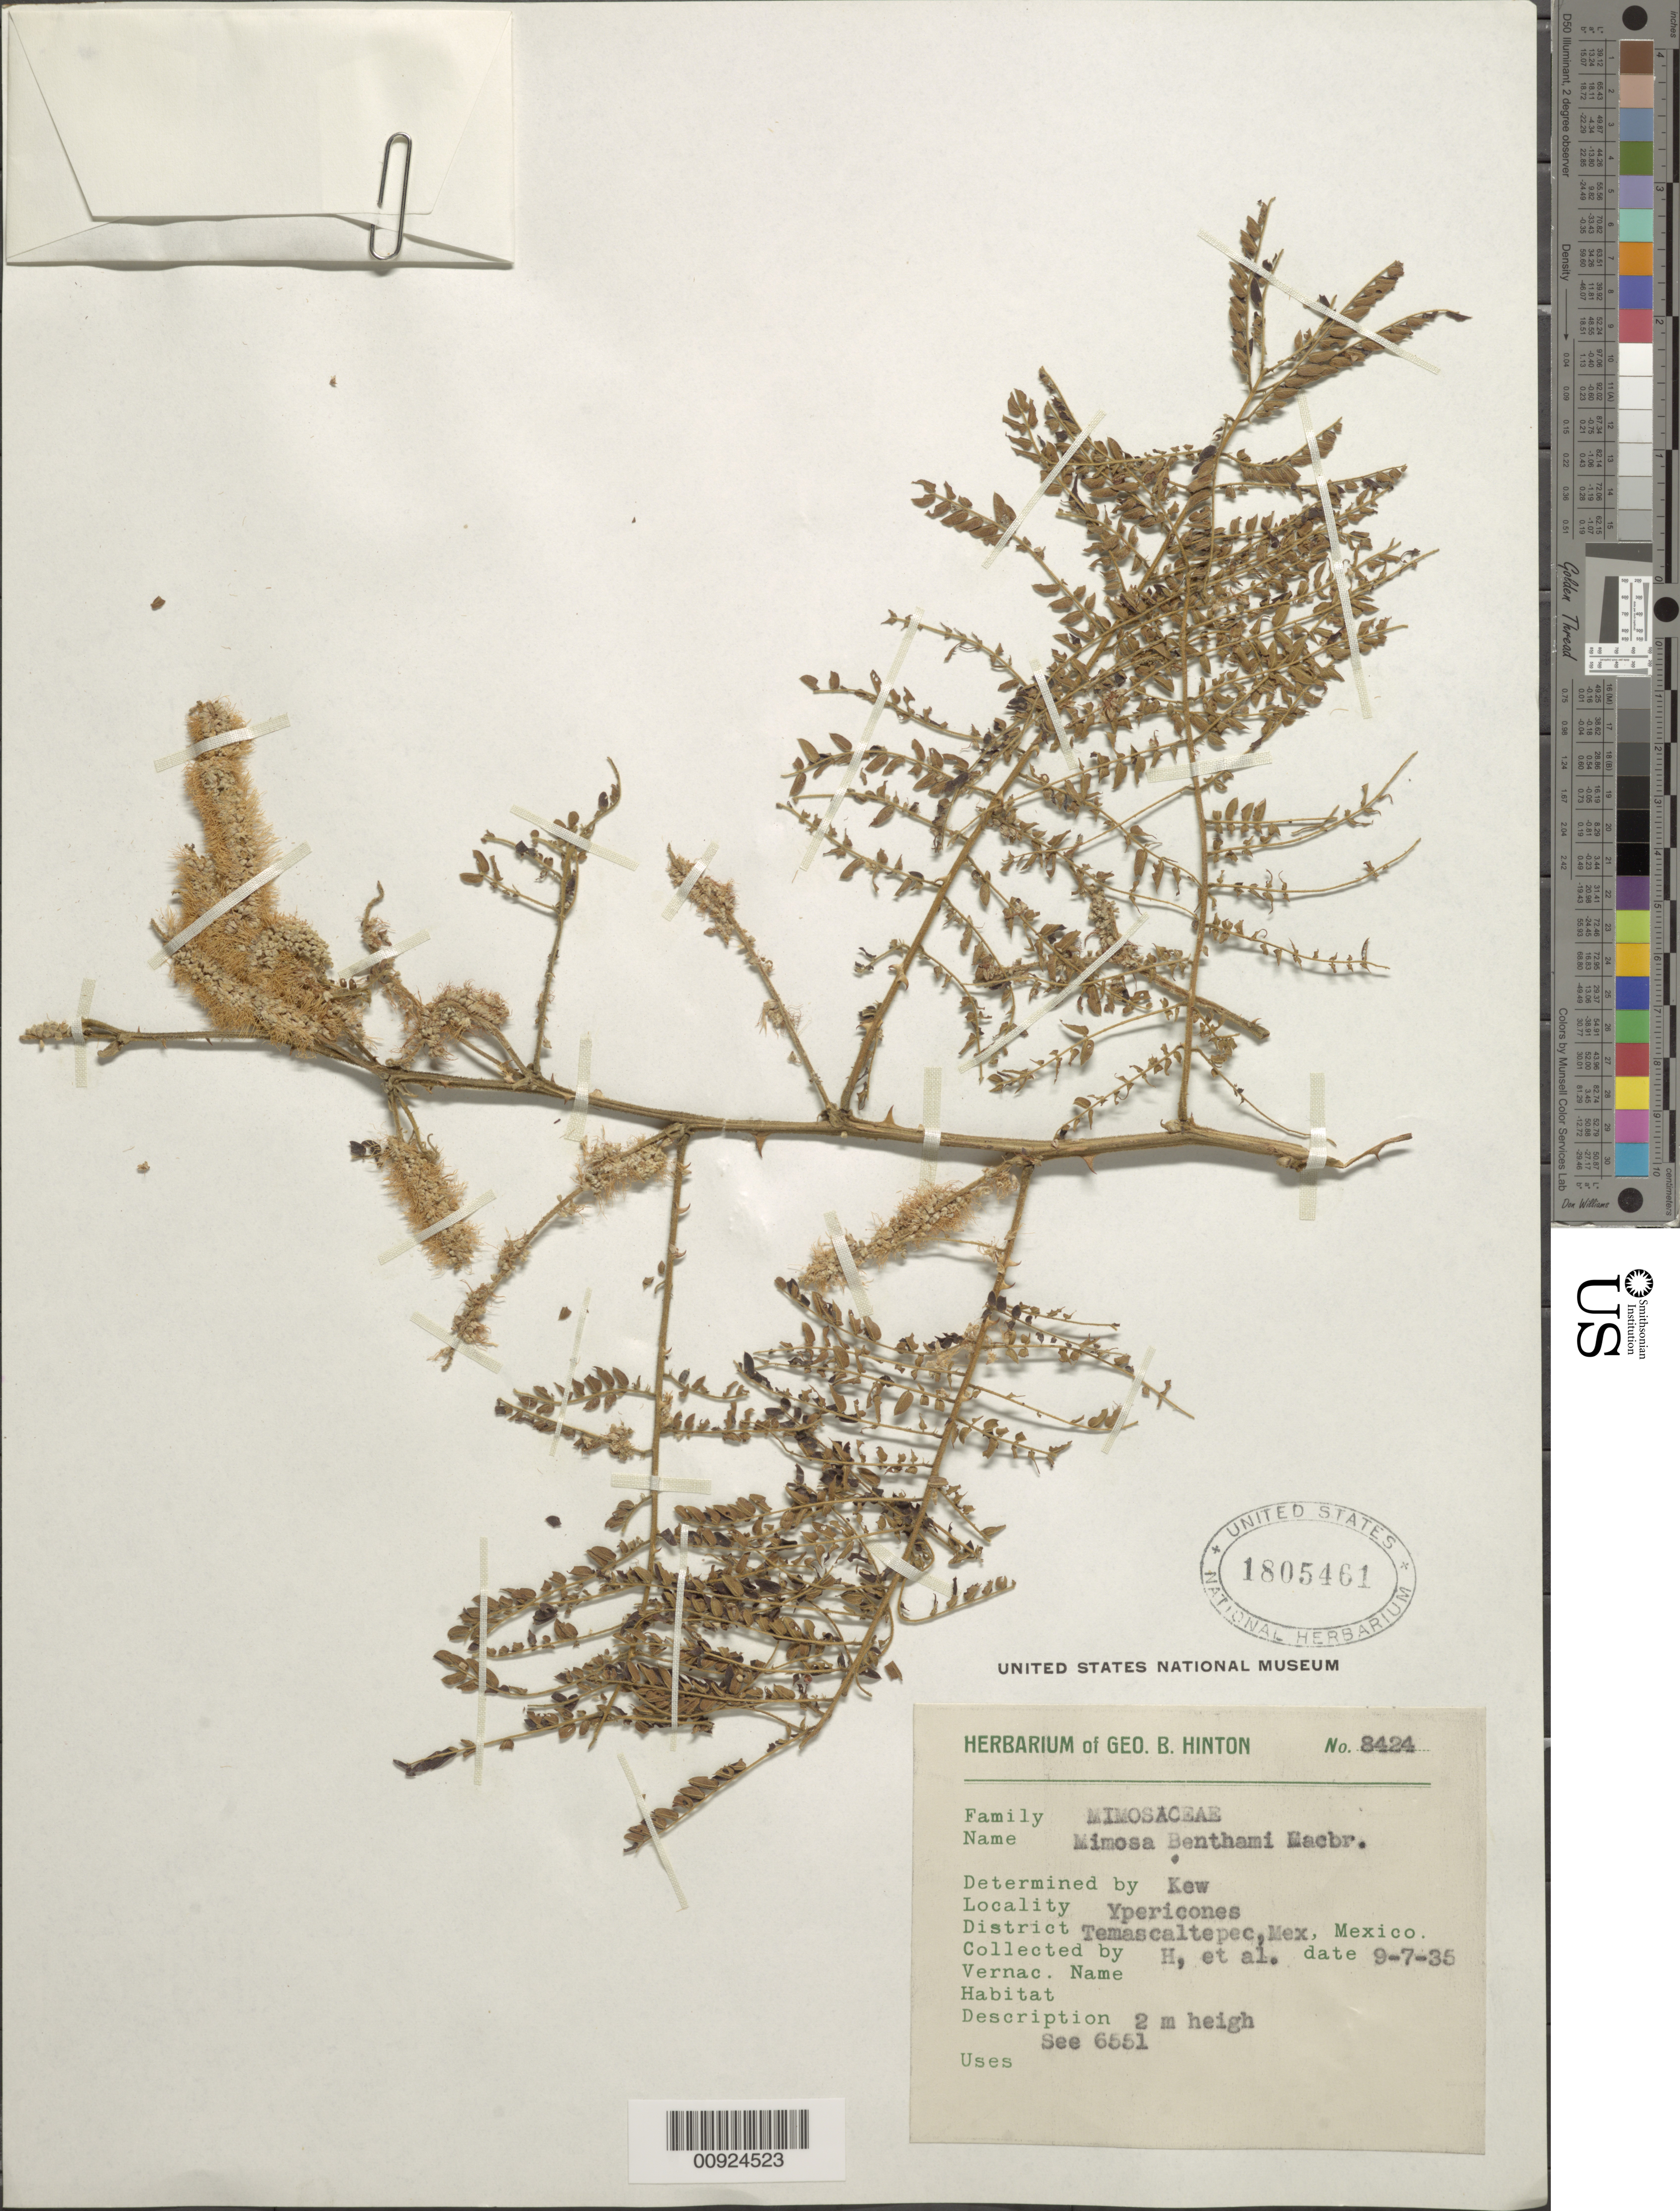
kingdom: Plantae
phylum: Tracheophyta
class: Magnoliopsida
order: Fabales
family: Fabaceae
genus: Mimosa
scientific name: Mimosa benthamii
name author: J.F. Macbr.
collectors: G. B. Hinton & et al.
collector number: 8424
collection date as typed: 07 Sep 1935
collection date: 1935-09-07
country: Mexico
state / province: México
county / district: Temascaltepec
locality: Ypericones, District of Temascaltepec, State of Mexico.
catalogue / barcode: US 1805461